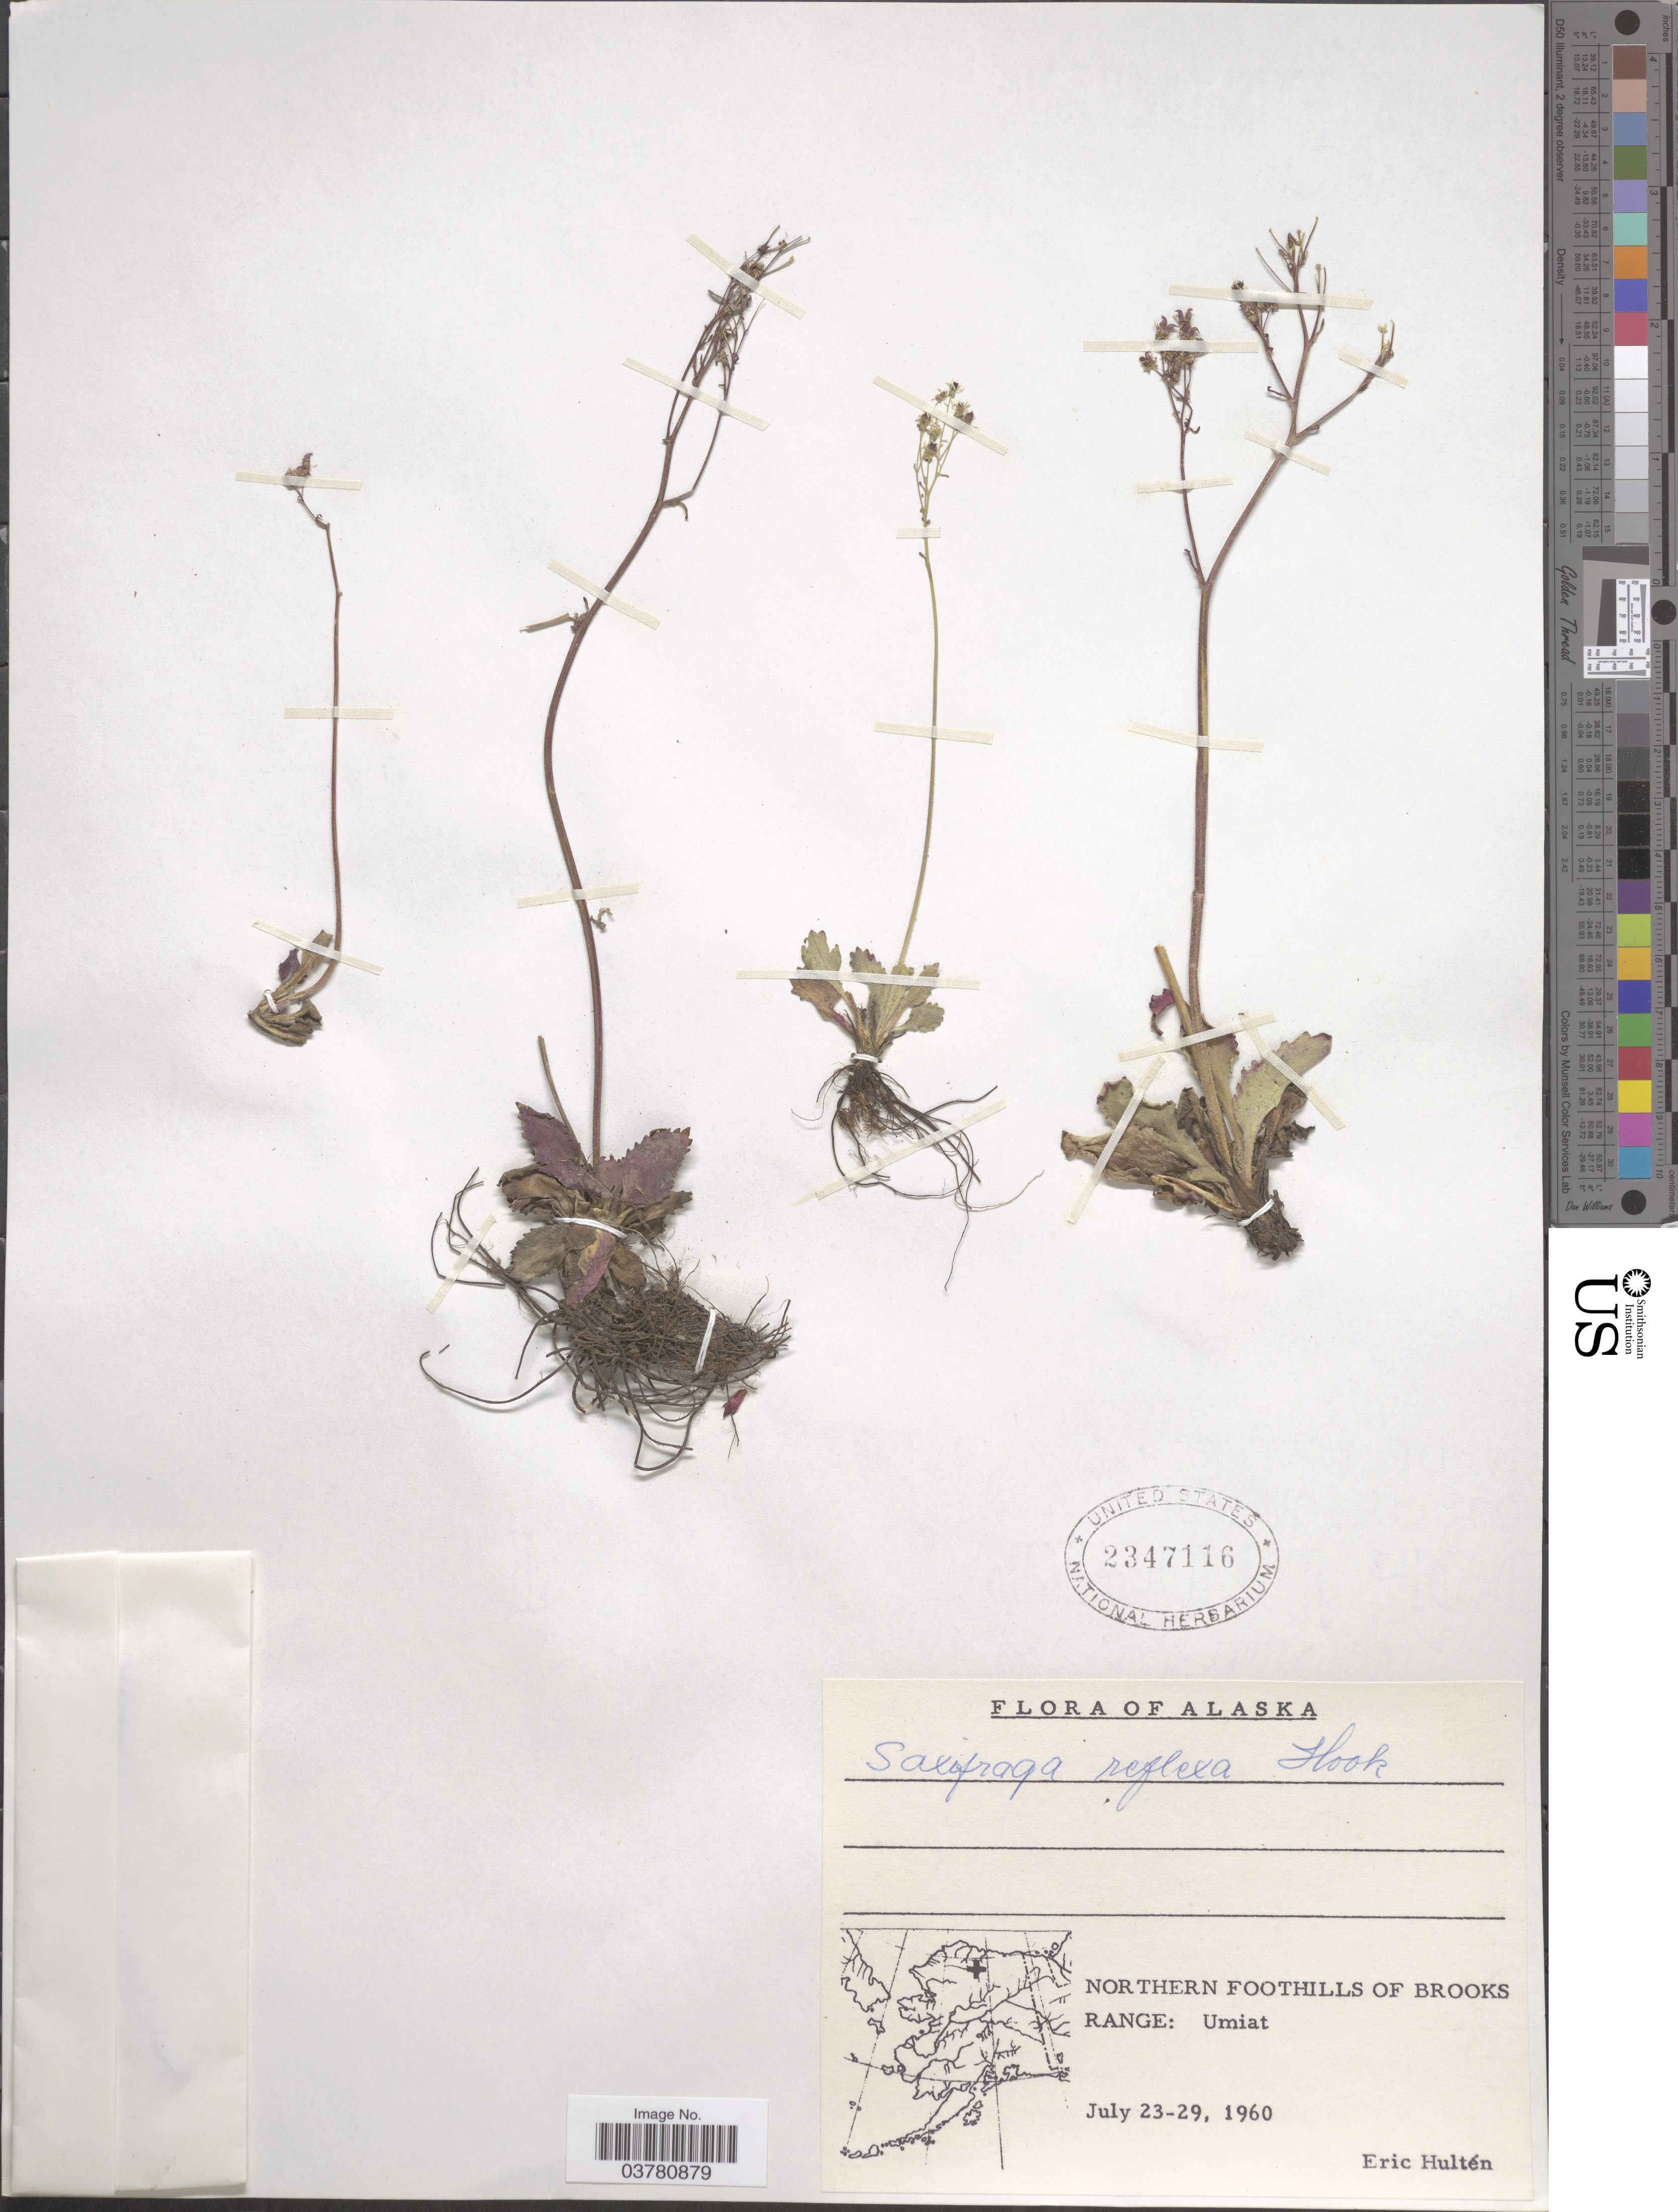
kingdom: Plantae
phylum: Tracheophyta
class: Magnoliopsida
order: Saxifragales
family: Saxifragaceae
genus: Micranthes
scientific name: Micranthes reflexa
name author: (Hook.) Small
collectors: E. G. Hultén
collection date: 1960-07-23/1960-07-29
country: United States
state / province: Alaska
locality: Northern Foothills of Brooks Range: Umiat.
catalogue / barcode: US 2347116